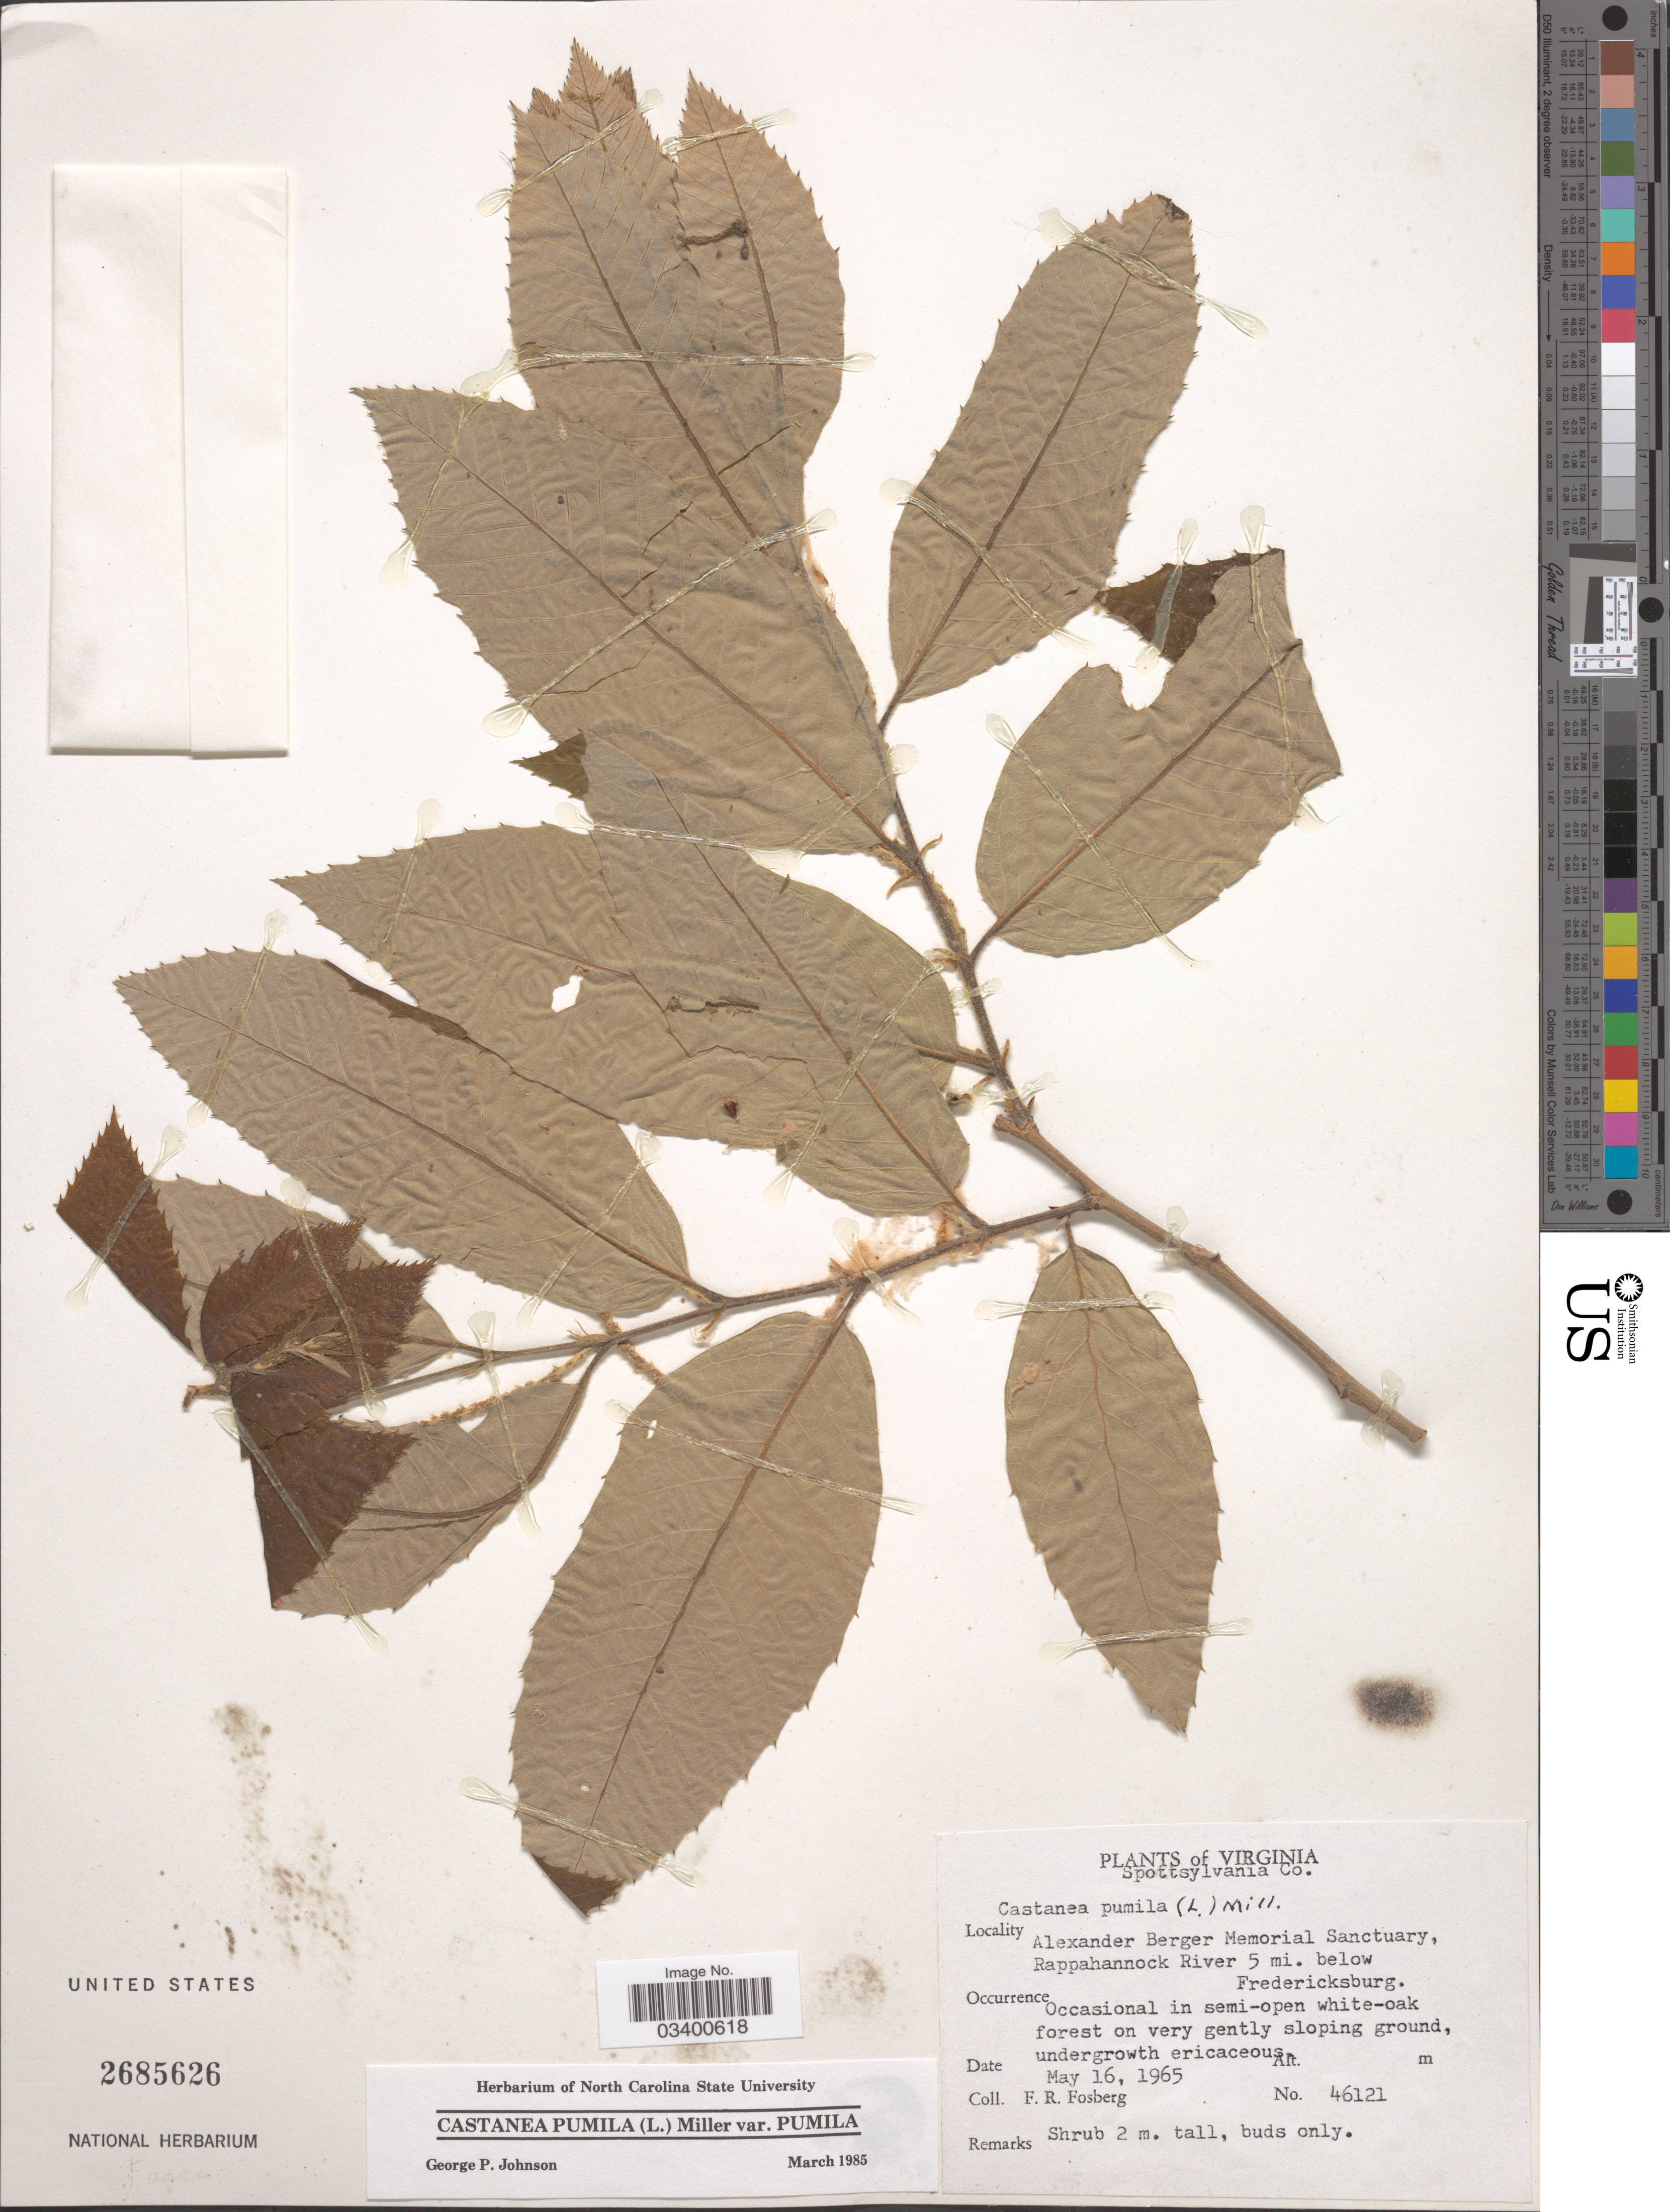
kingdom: Plantae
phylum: Tracheophyta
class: Magnoliopsida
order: Fagales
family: Fagaceae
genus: Castanea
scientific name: Castanea pumila var. pumila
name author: (L.) Mill.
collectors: F. R. Fosberg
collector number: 46121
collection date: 1965-05-16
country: United States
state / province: Virginia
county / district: Spotsylvania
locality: Spottsylvania Co. Alexander Berger Memorial Sanctuary, Rappahannock River 5 mi. below Fredericksburg.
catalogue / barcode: US 2685626